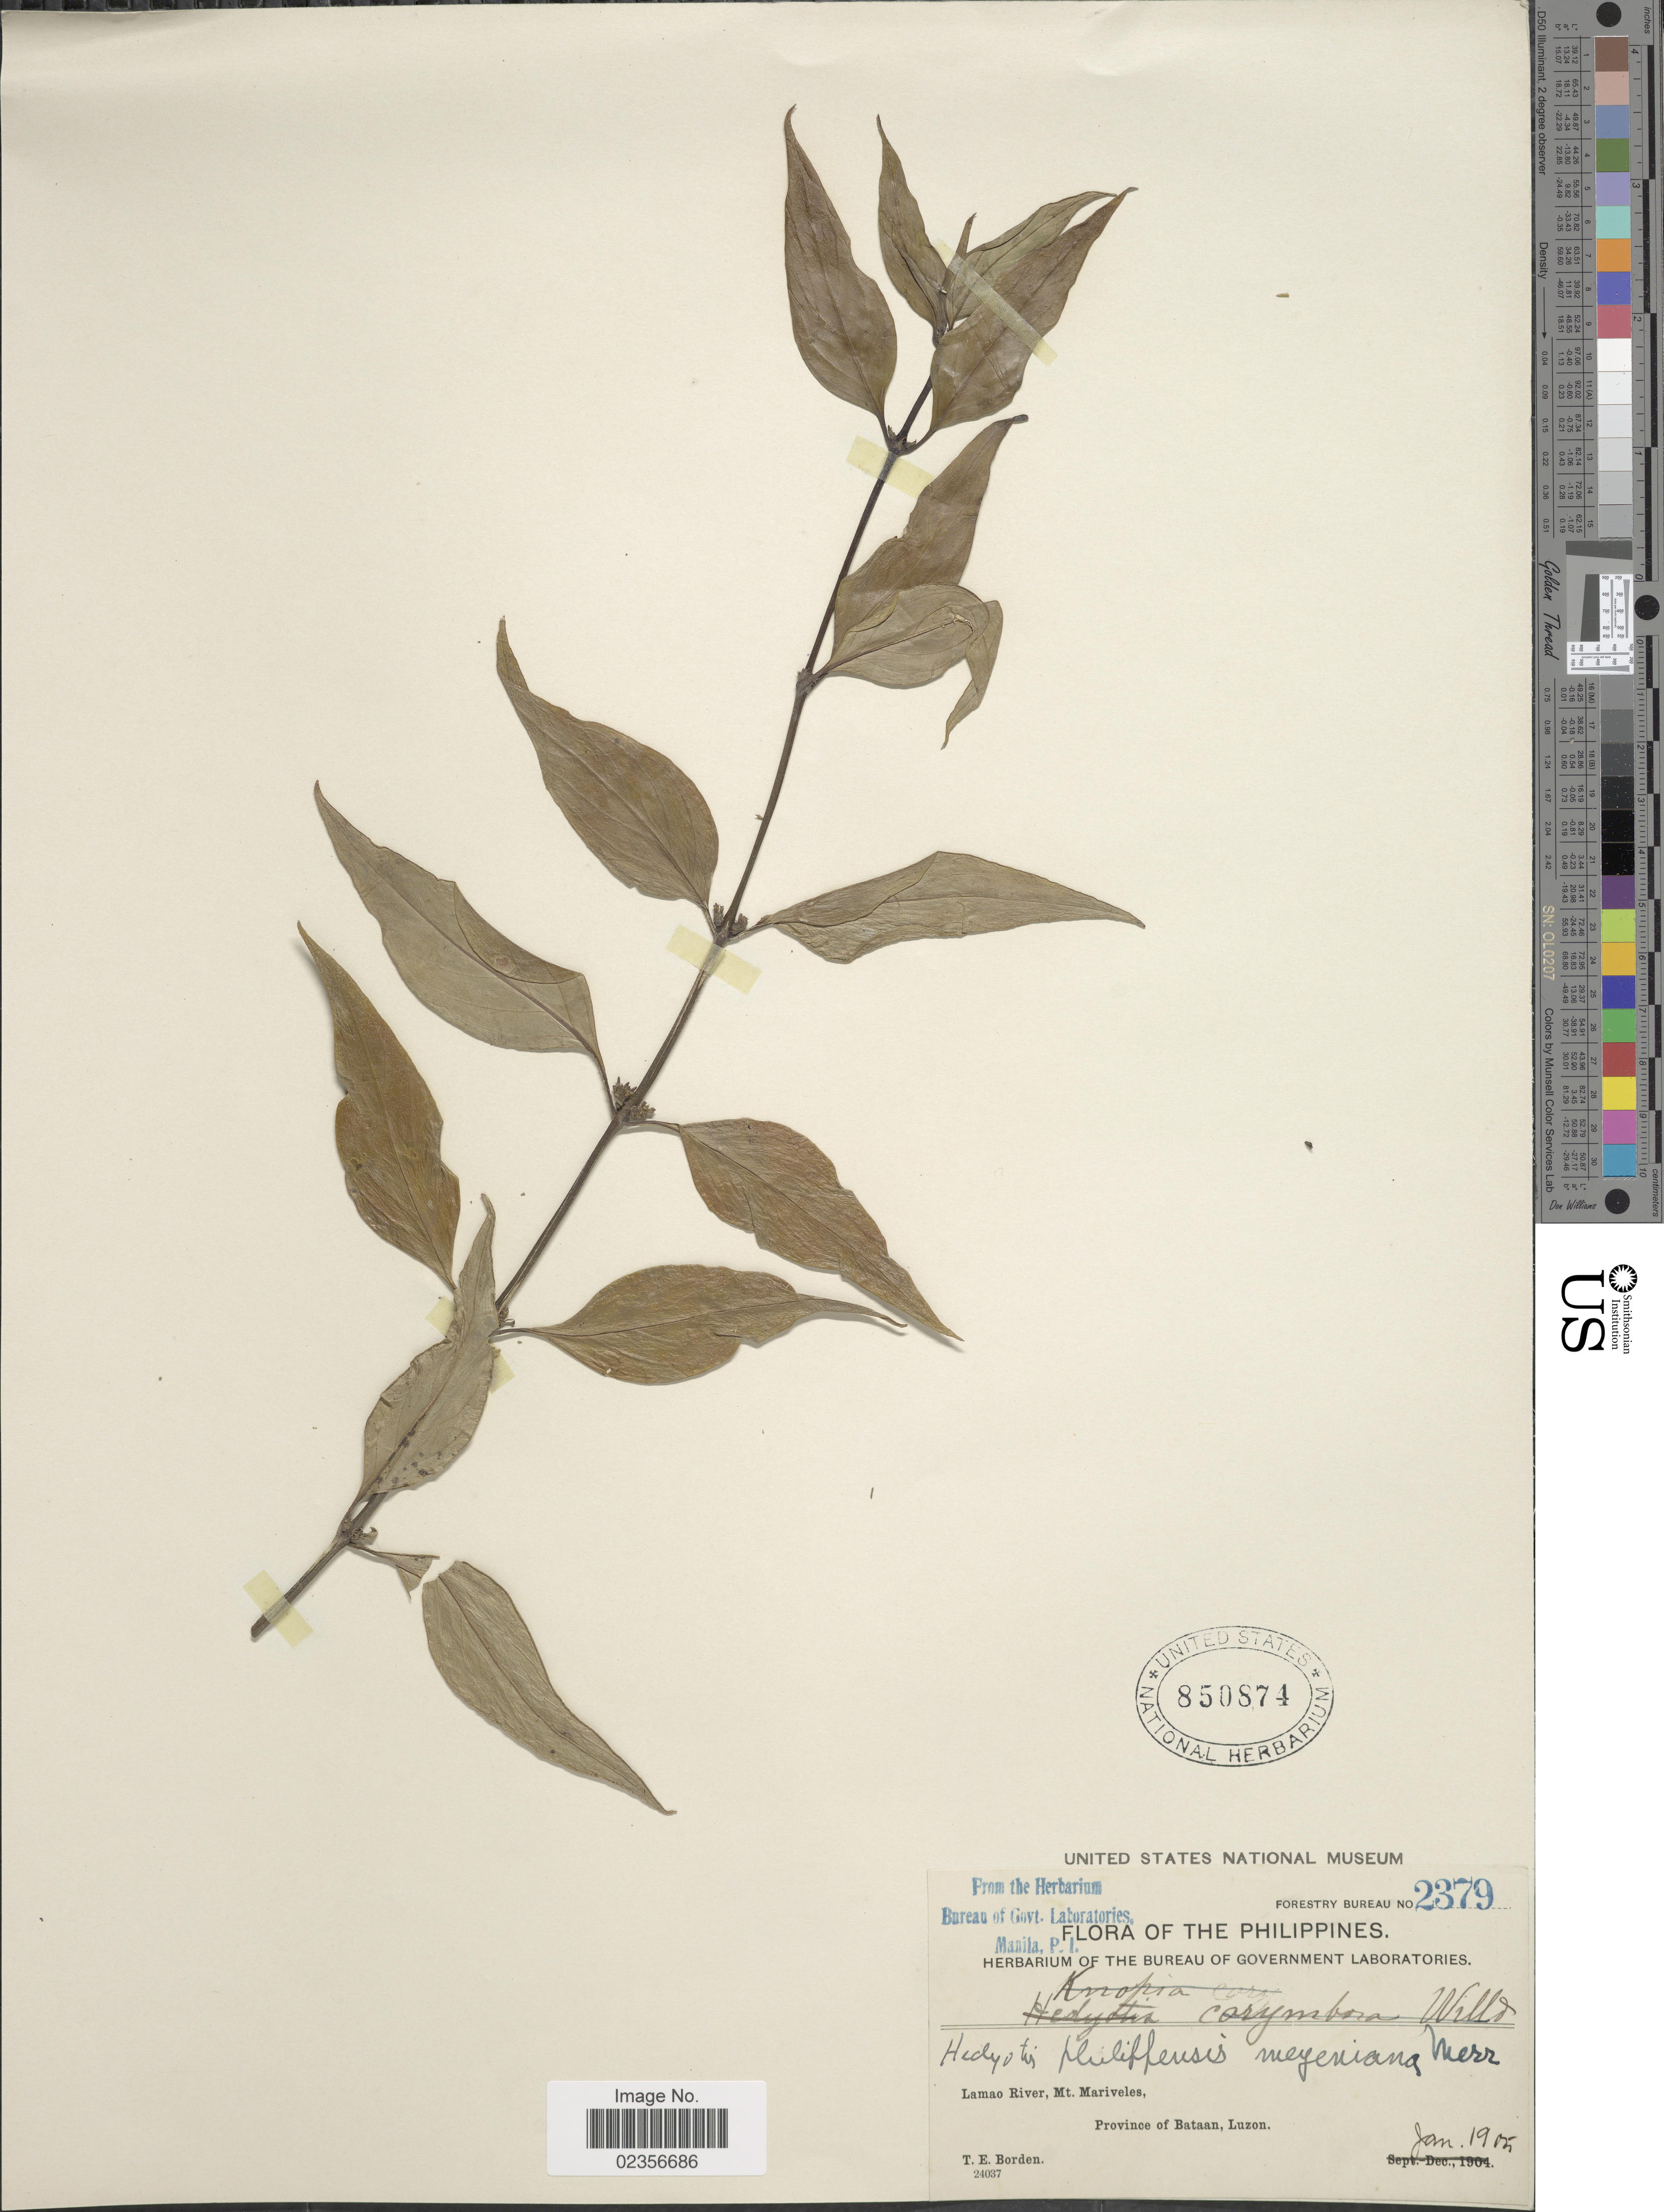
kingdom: Plantae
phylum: Tracheophyta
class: Magnoliopsida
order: Gentianales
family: Rubiaceae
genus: Hedyotis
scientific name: Hedyotis philippensis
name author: (Willd. ex Spreng.) Merr. ex C.B. Rob.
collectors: T. E. Borden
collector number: Forestry Bureau 2379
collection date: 1905-01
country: Philippines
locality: Lamao River, Mt. Mariveles, Province of Bataan, Luzon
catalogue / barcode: US 850874